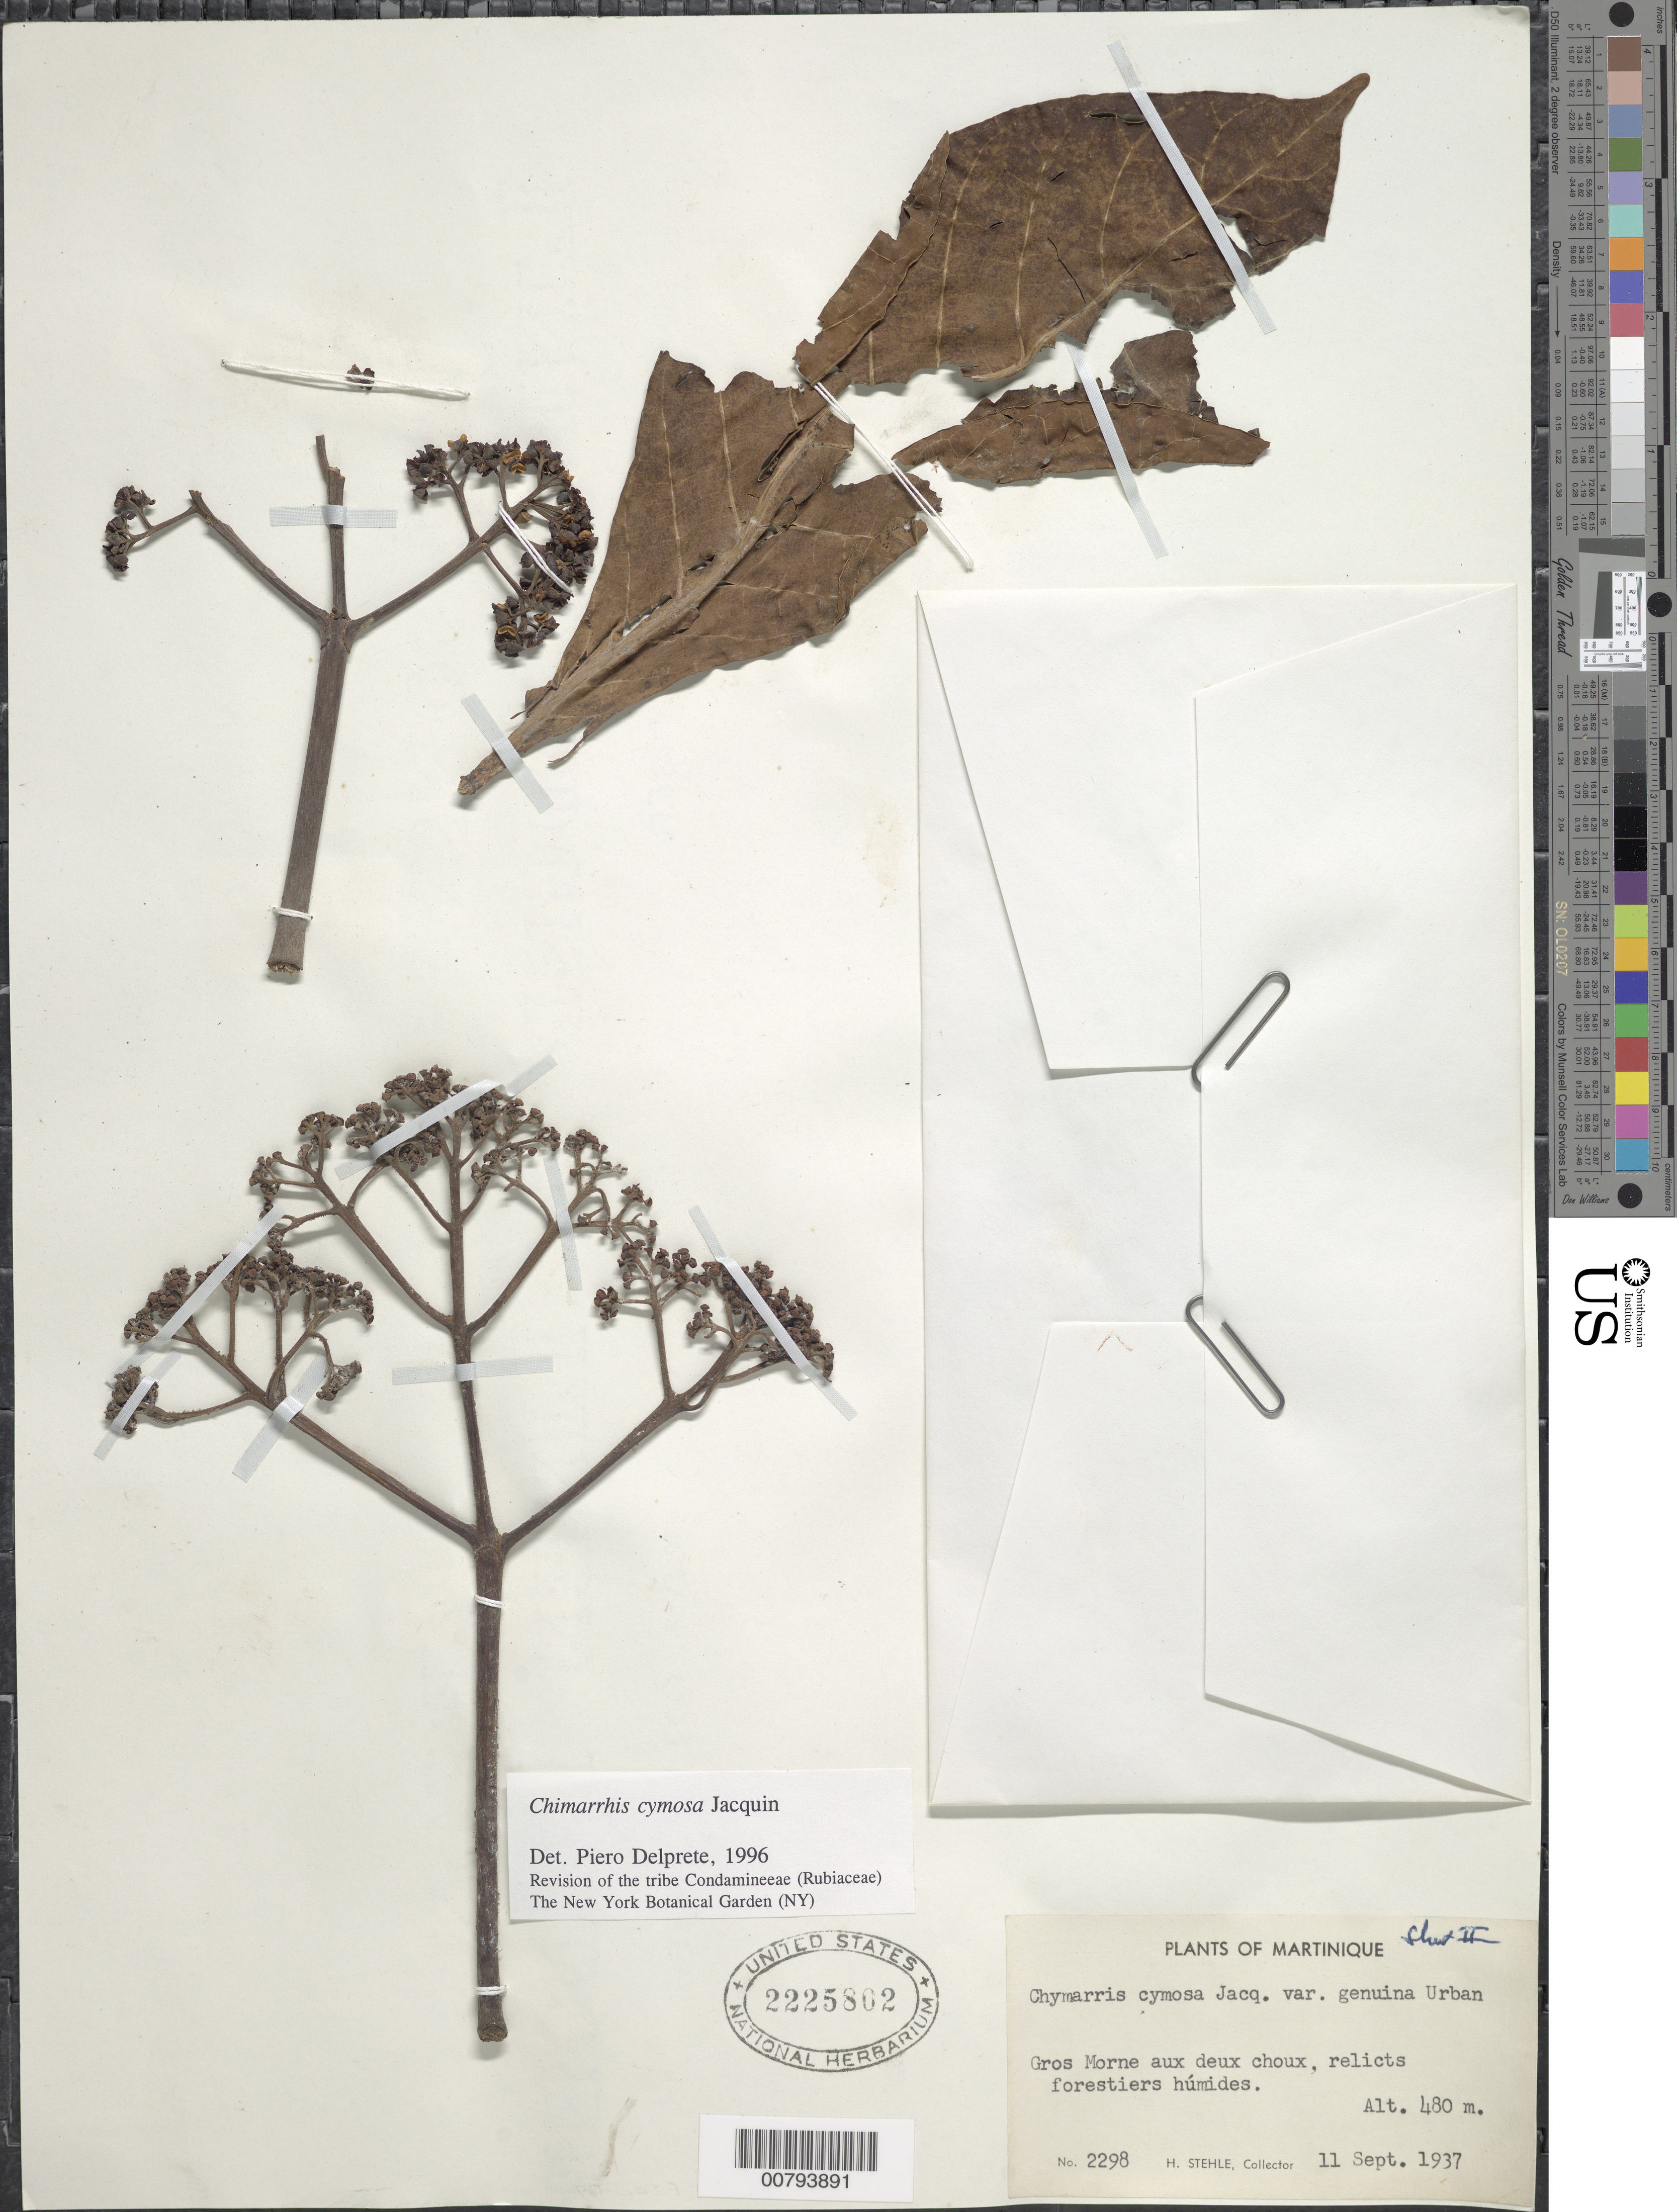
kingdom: Plantae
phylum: Tracheophyta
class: Magnoliopsida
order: Gentianales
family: Rubiaceae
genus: Chimarrhis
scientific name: Chimarrhis cymosa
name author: Jacq.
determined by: Delprete, P. G., Herb. de Guyane Cay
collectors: H. Stehlé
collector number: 2298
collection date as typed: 11 Sep 1937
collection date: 1937-09-11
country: Martinique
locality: Gros Morne aux Deux Choux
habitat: Relicts forestiers húmides (Rainforest)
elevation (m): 480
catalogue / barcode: US 2225802